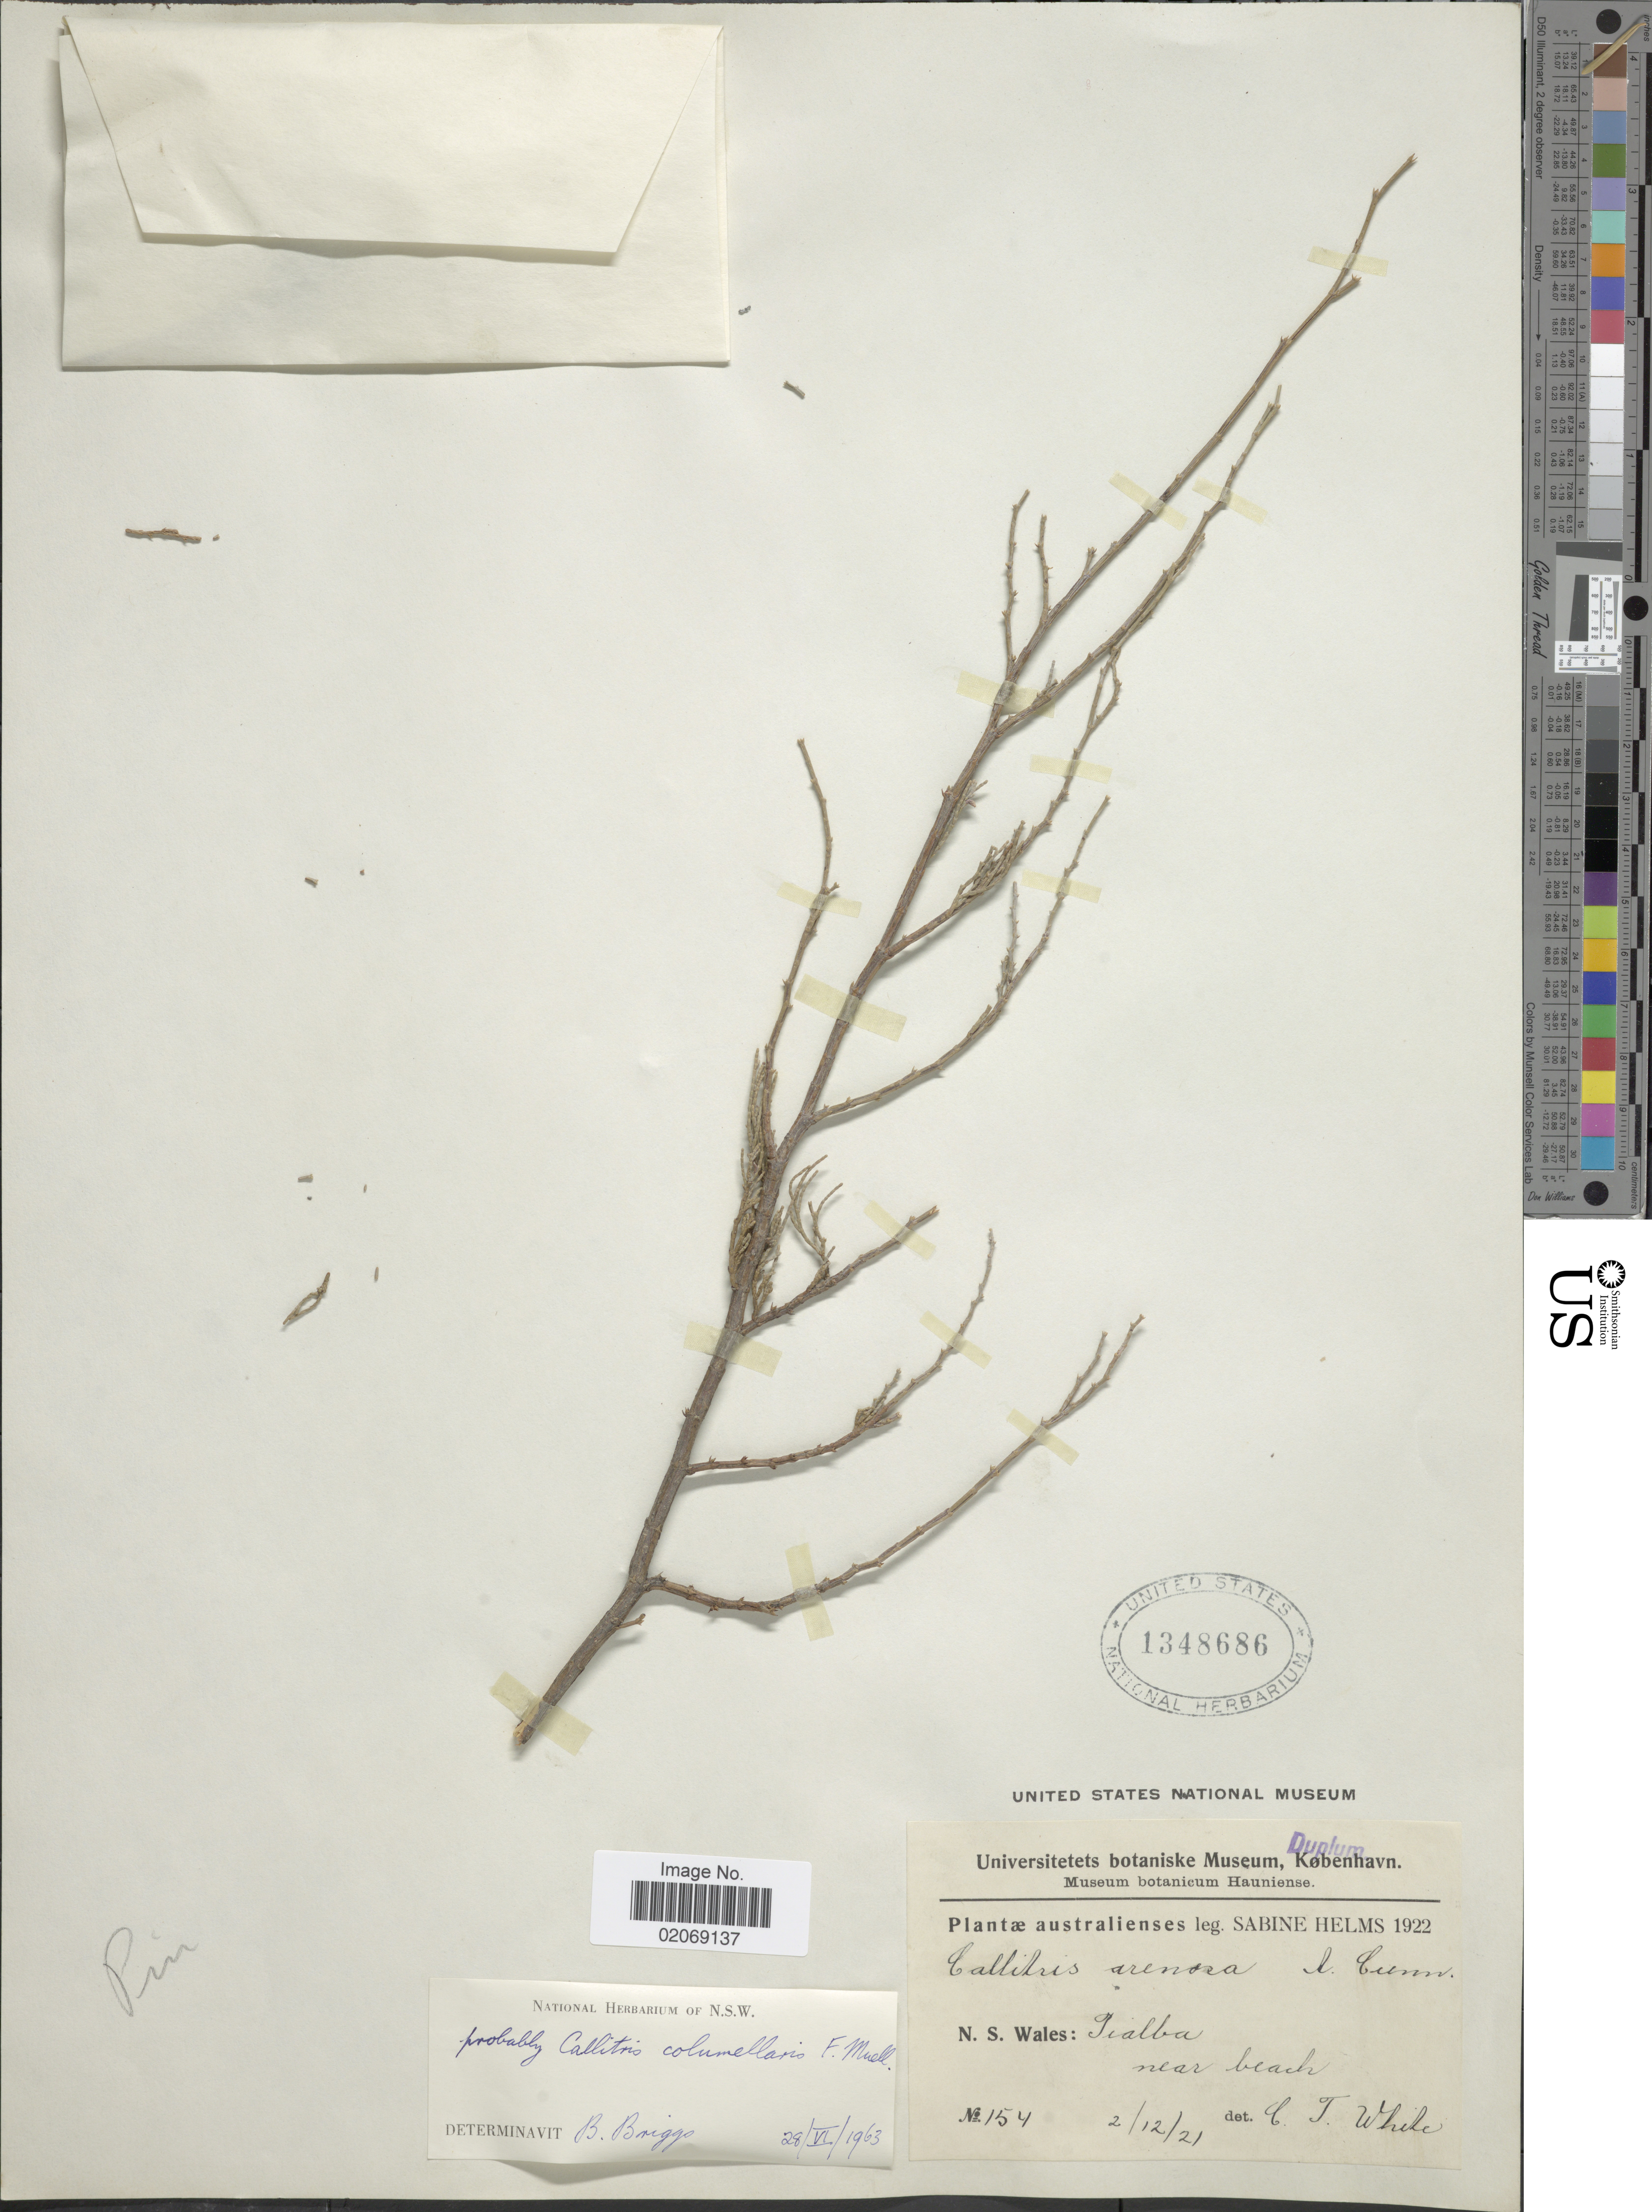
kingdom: Plantae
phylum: Tracheophyta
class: Pinopsida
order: Pinales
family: Cupressaceae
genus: Callitris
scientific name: Callitris columellaris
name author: F. Muell.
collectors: S. Helms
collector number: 154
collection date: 1922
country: Australia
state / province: New South Wales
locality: Tiabla, near beach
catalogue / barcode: US 1348686